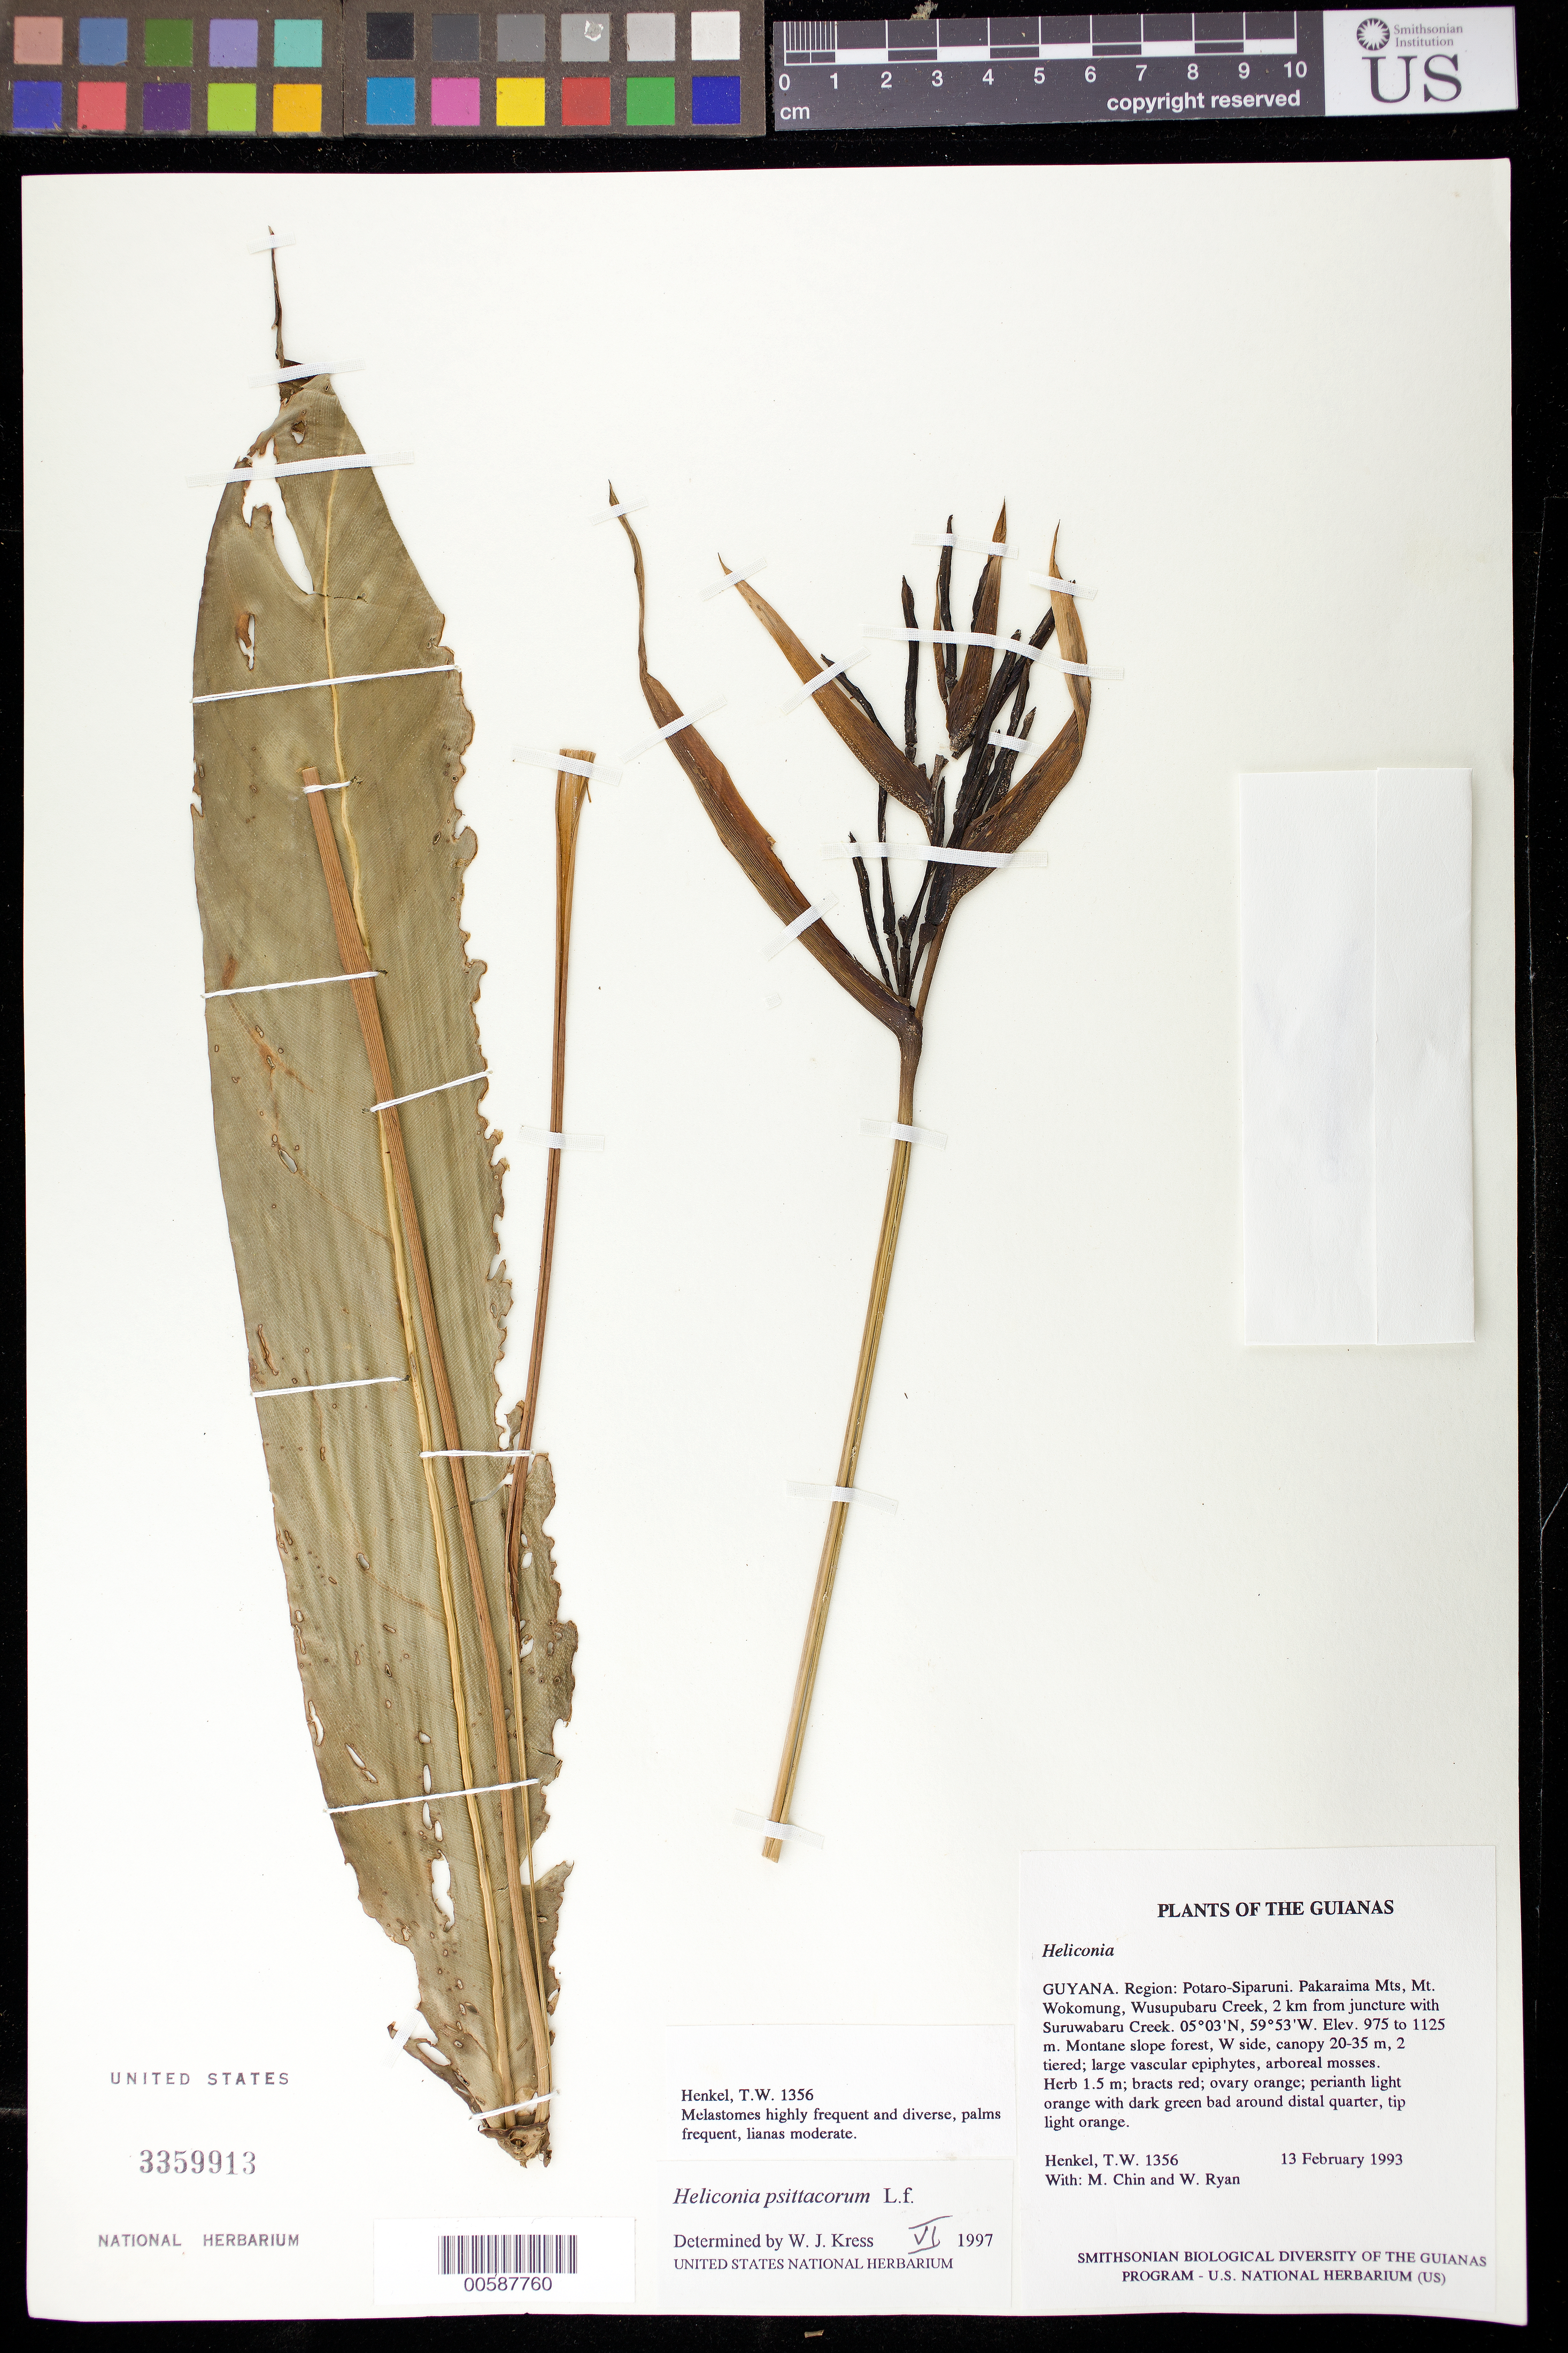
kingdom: Plantae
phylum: Tracheophyta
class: Liliopsida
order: Zingiberales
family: Heliconiaceae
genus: Heliconia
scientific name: Heliconia psittacorum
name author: L. f.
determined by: Kress, W. J., (US), Smithsonian Institution - National Museum of Natural History (UNITED STATES)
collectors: T. Henkel, M. Chin & W. Ryan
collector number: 1356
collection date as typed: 13 February 1993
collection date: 1993-02-13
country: Guyana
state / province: Potaro-Siparuni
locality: Pakaraima Mts, Mt. Wokomung, Wusupubaru Creek, 2 km from juncture with Suruwabaru Creek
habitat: Montane slope forest, W side, canopy 20-35 m, 2 tiered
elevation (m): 975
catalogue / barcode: US 3359913